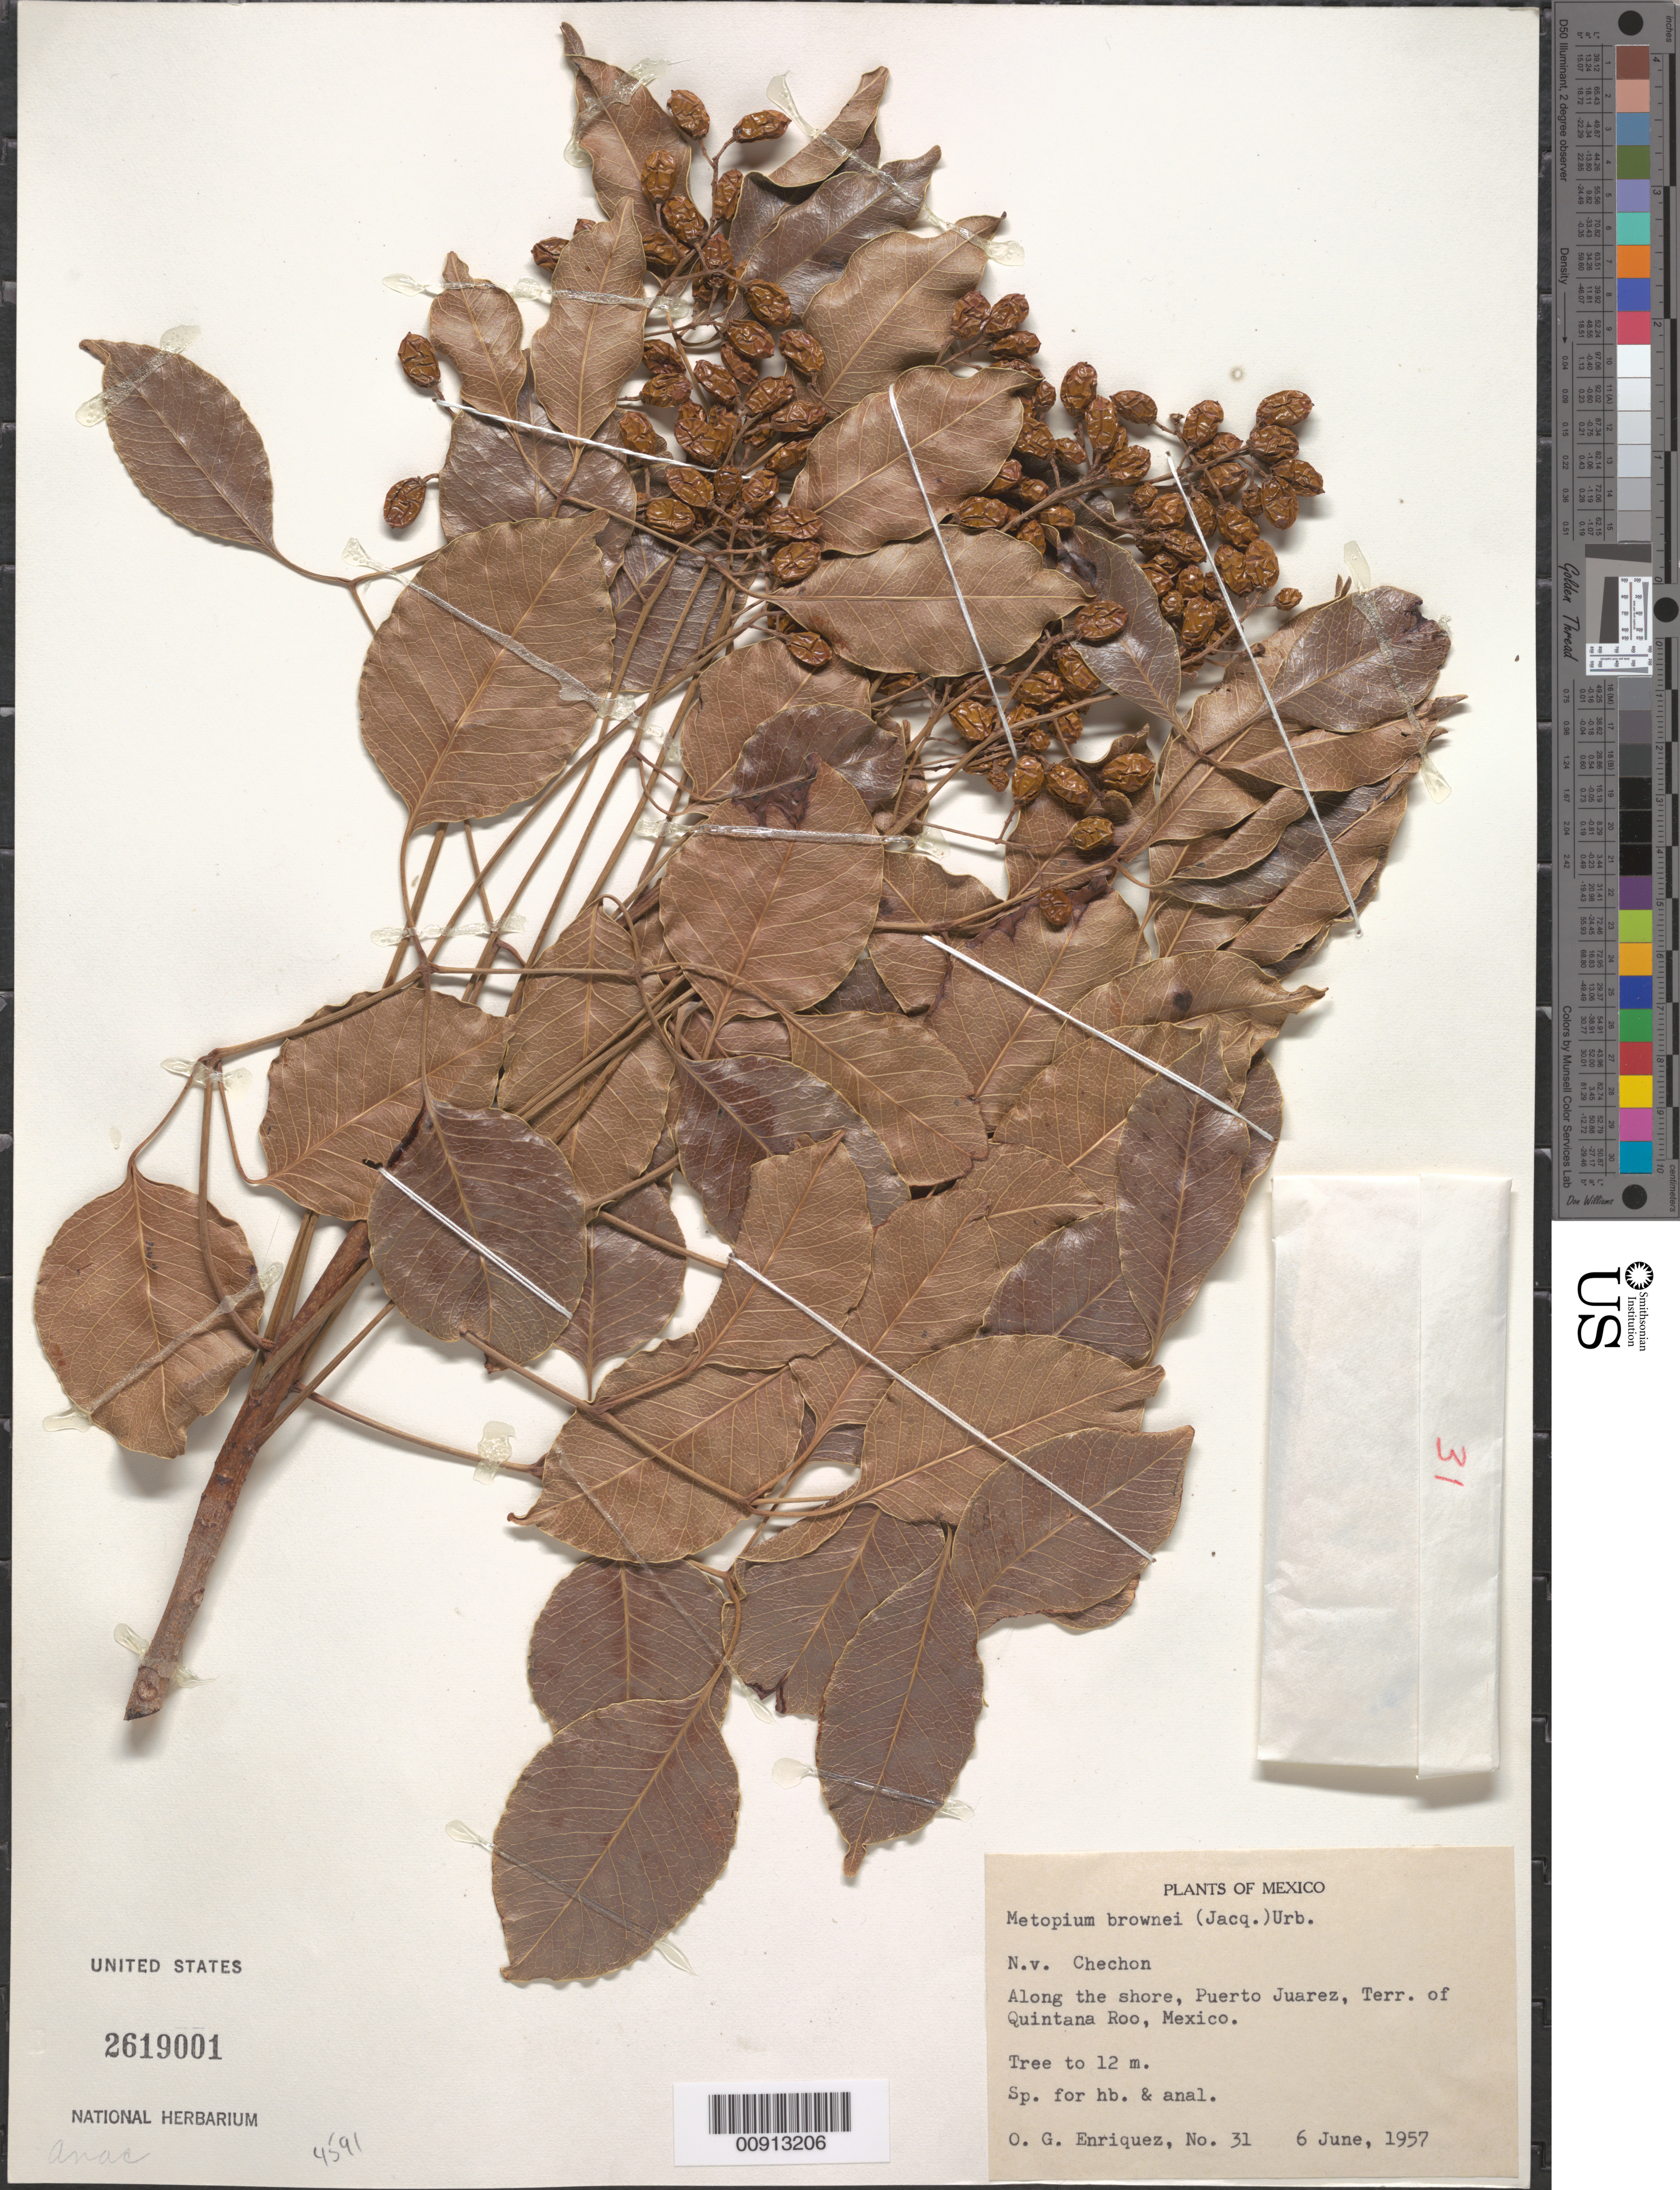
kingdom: Plantae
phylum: Tracheophyta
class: Magnoliopsida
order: Sapindales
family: Anacardiaceae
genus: Metopium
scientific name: Metopium brownei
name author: (Jacq.) Urb.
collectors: O. Enriquez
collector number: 31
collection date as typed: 06 Jun 1957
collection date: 1957-06-06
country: Mexico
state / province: Quintana Roo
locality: Along the shore, Puerto Juárez, Territorio of Quintana Roo.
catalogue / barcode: US 2619001